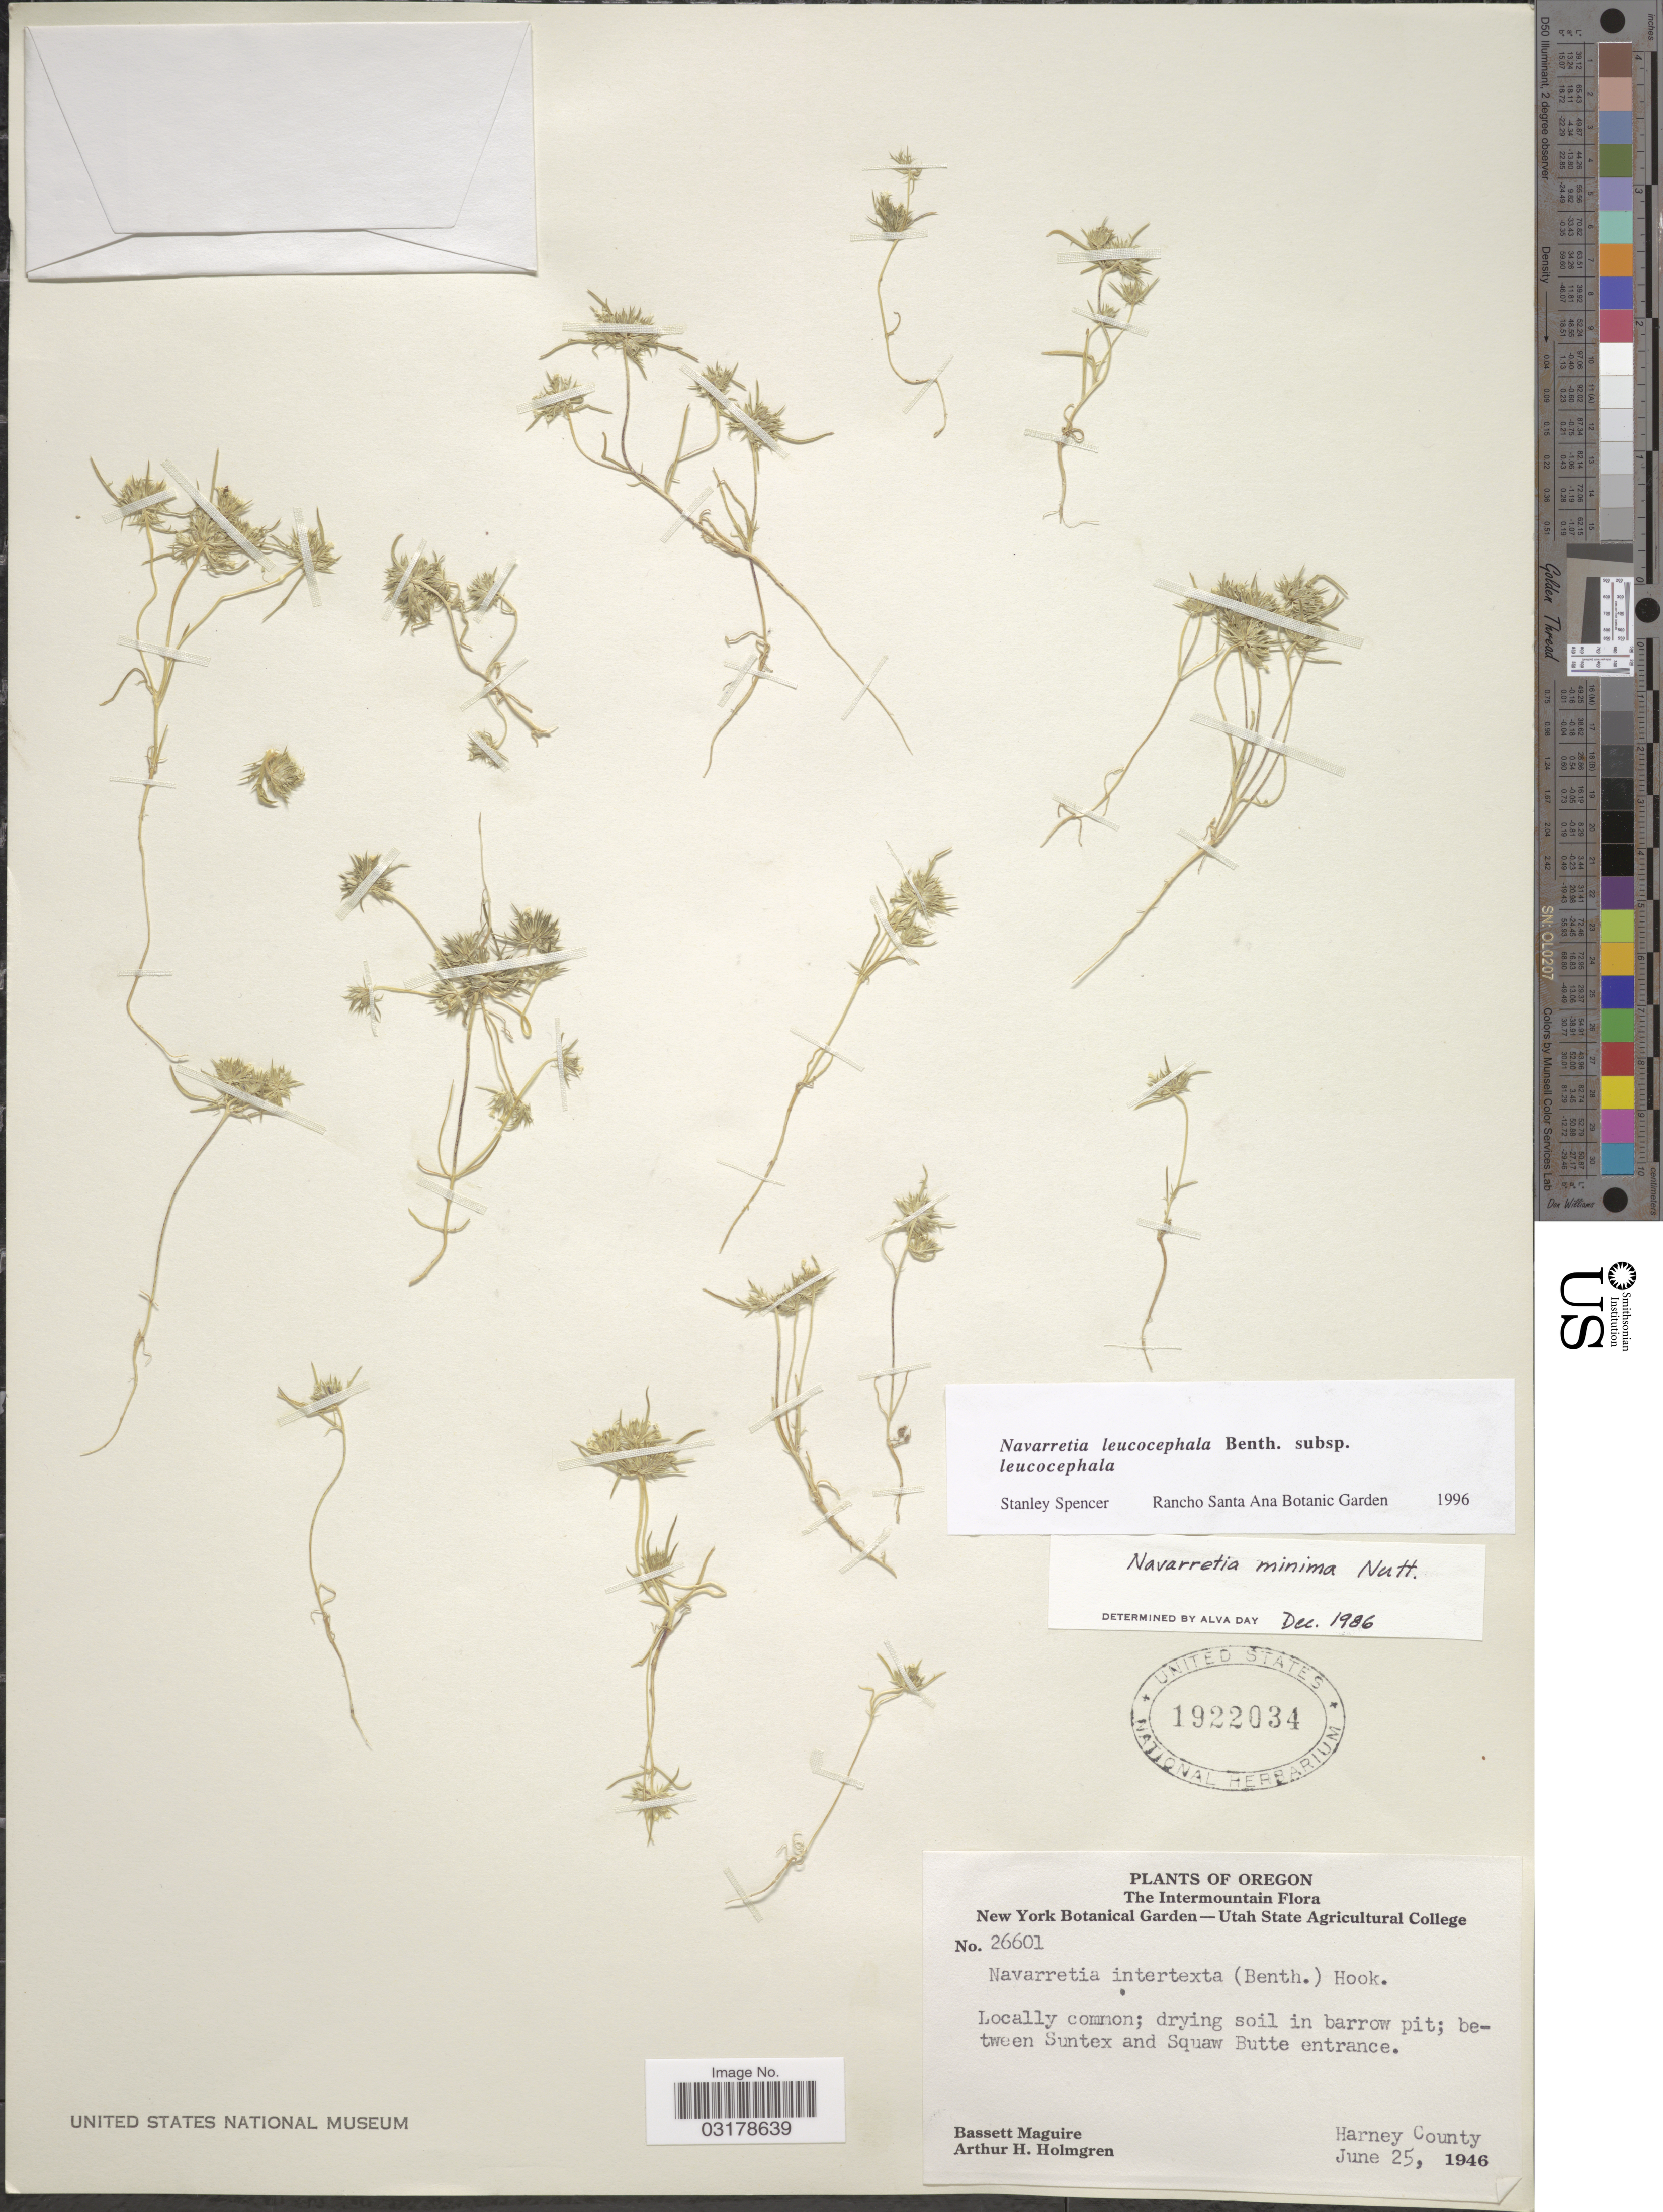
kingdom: Plantae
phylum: Tracheophyta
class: Magnoliopsida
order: Ericales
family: Polemoniaceae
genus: Navarretia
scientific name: Navarretia leucocephala subsp. leucocephala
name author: Benth.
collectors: B. Maguire & A. H. Holmgren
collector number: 26601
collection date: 1946-06-25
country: United States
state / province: Oregon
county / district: Harney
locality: The Intermountain. Between Suntex and Squaw Butte entrance. Harney County.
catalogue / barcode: US 1922034